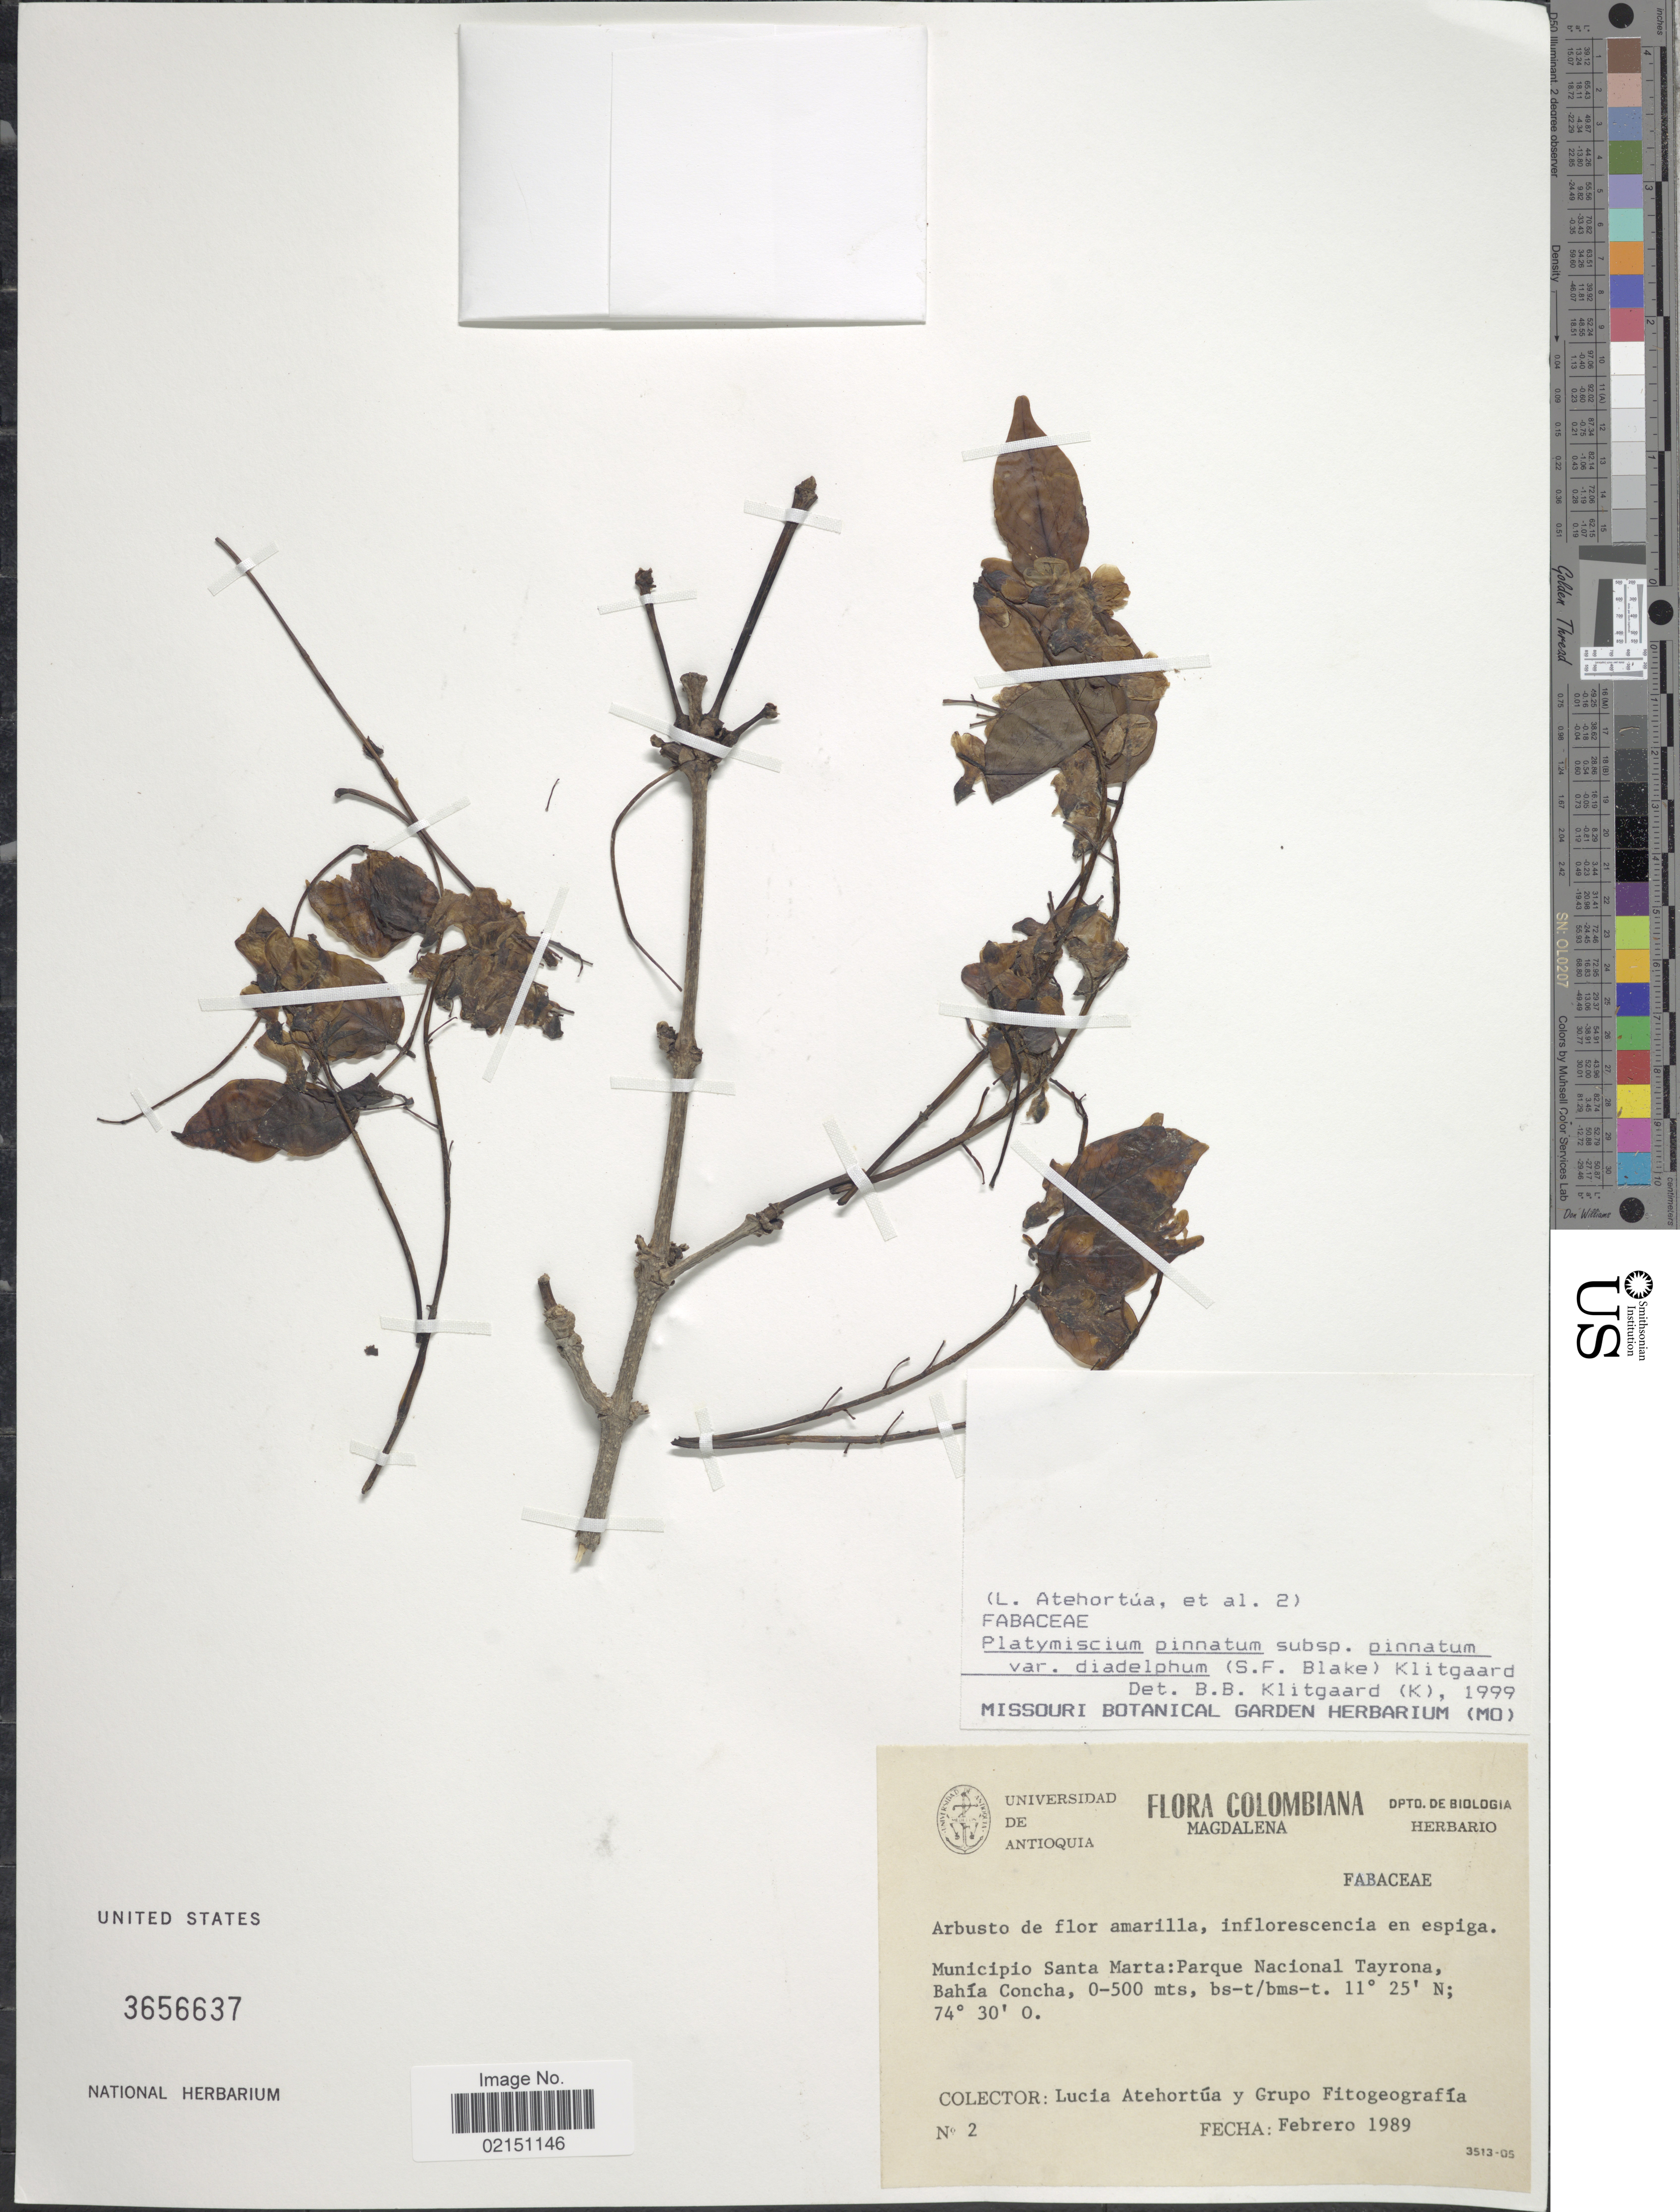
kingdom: Plantae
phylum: Tracheophyta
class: Magnoliopsida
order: Fabales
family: Fabaceae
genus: Platymiscium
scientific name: Platymiscium pinnatum var. diadelphum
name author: (S.F. Blake) Klitg.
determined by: Klitgaard, B. B.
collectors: L. Atehortúa & Grupo Fitogeogafía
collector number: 2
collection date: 1989-02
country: Colombia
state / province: Magdalena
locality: Municipio Santa Marta: Parque Nacional Tayrona, Bahia Concha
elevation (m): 0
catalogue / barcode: US 3656637